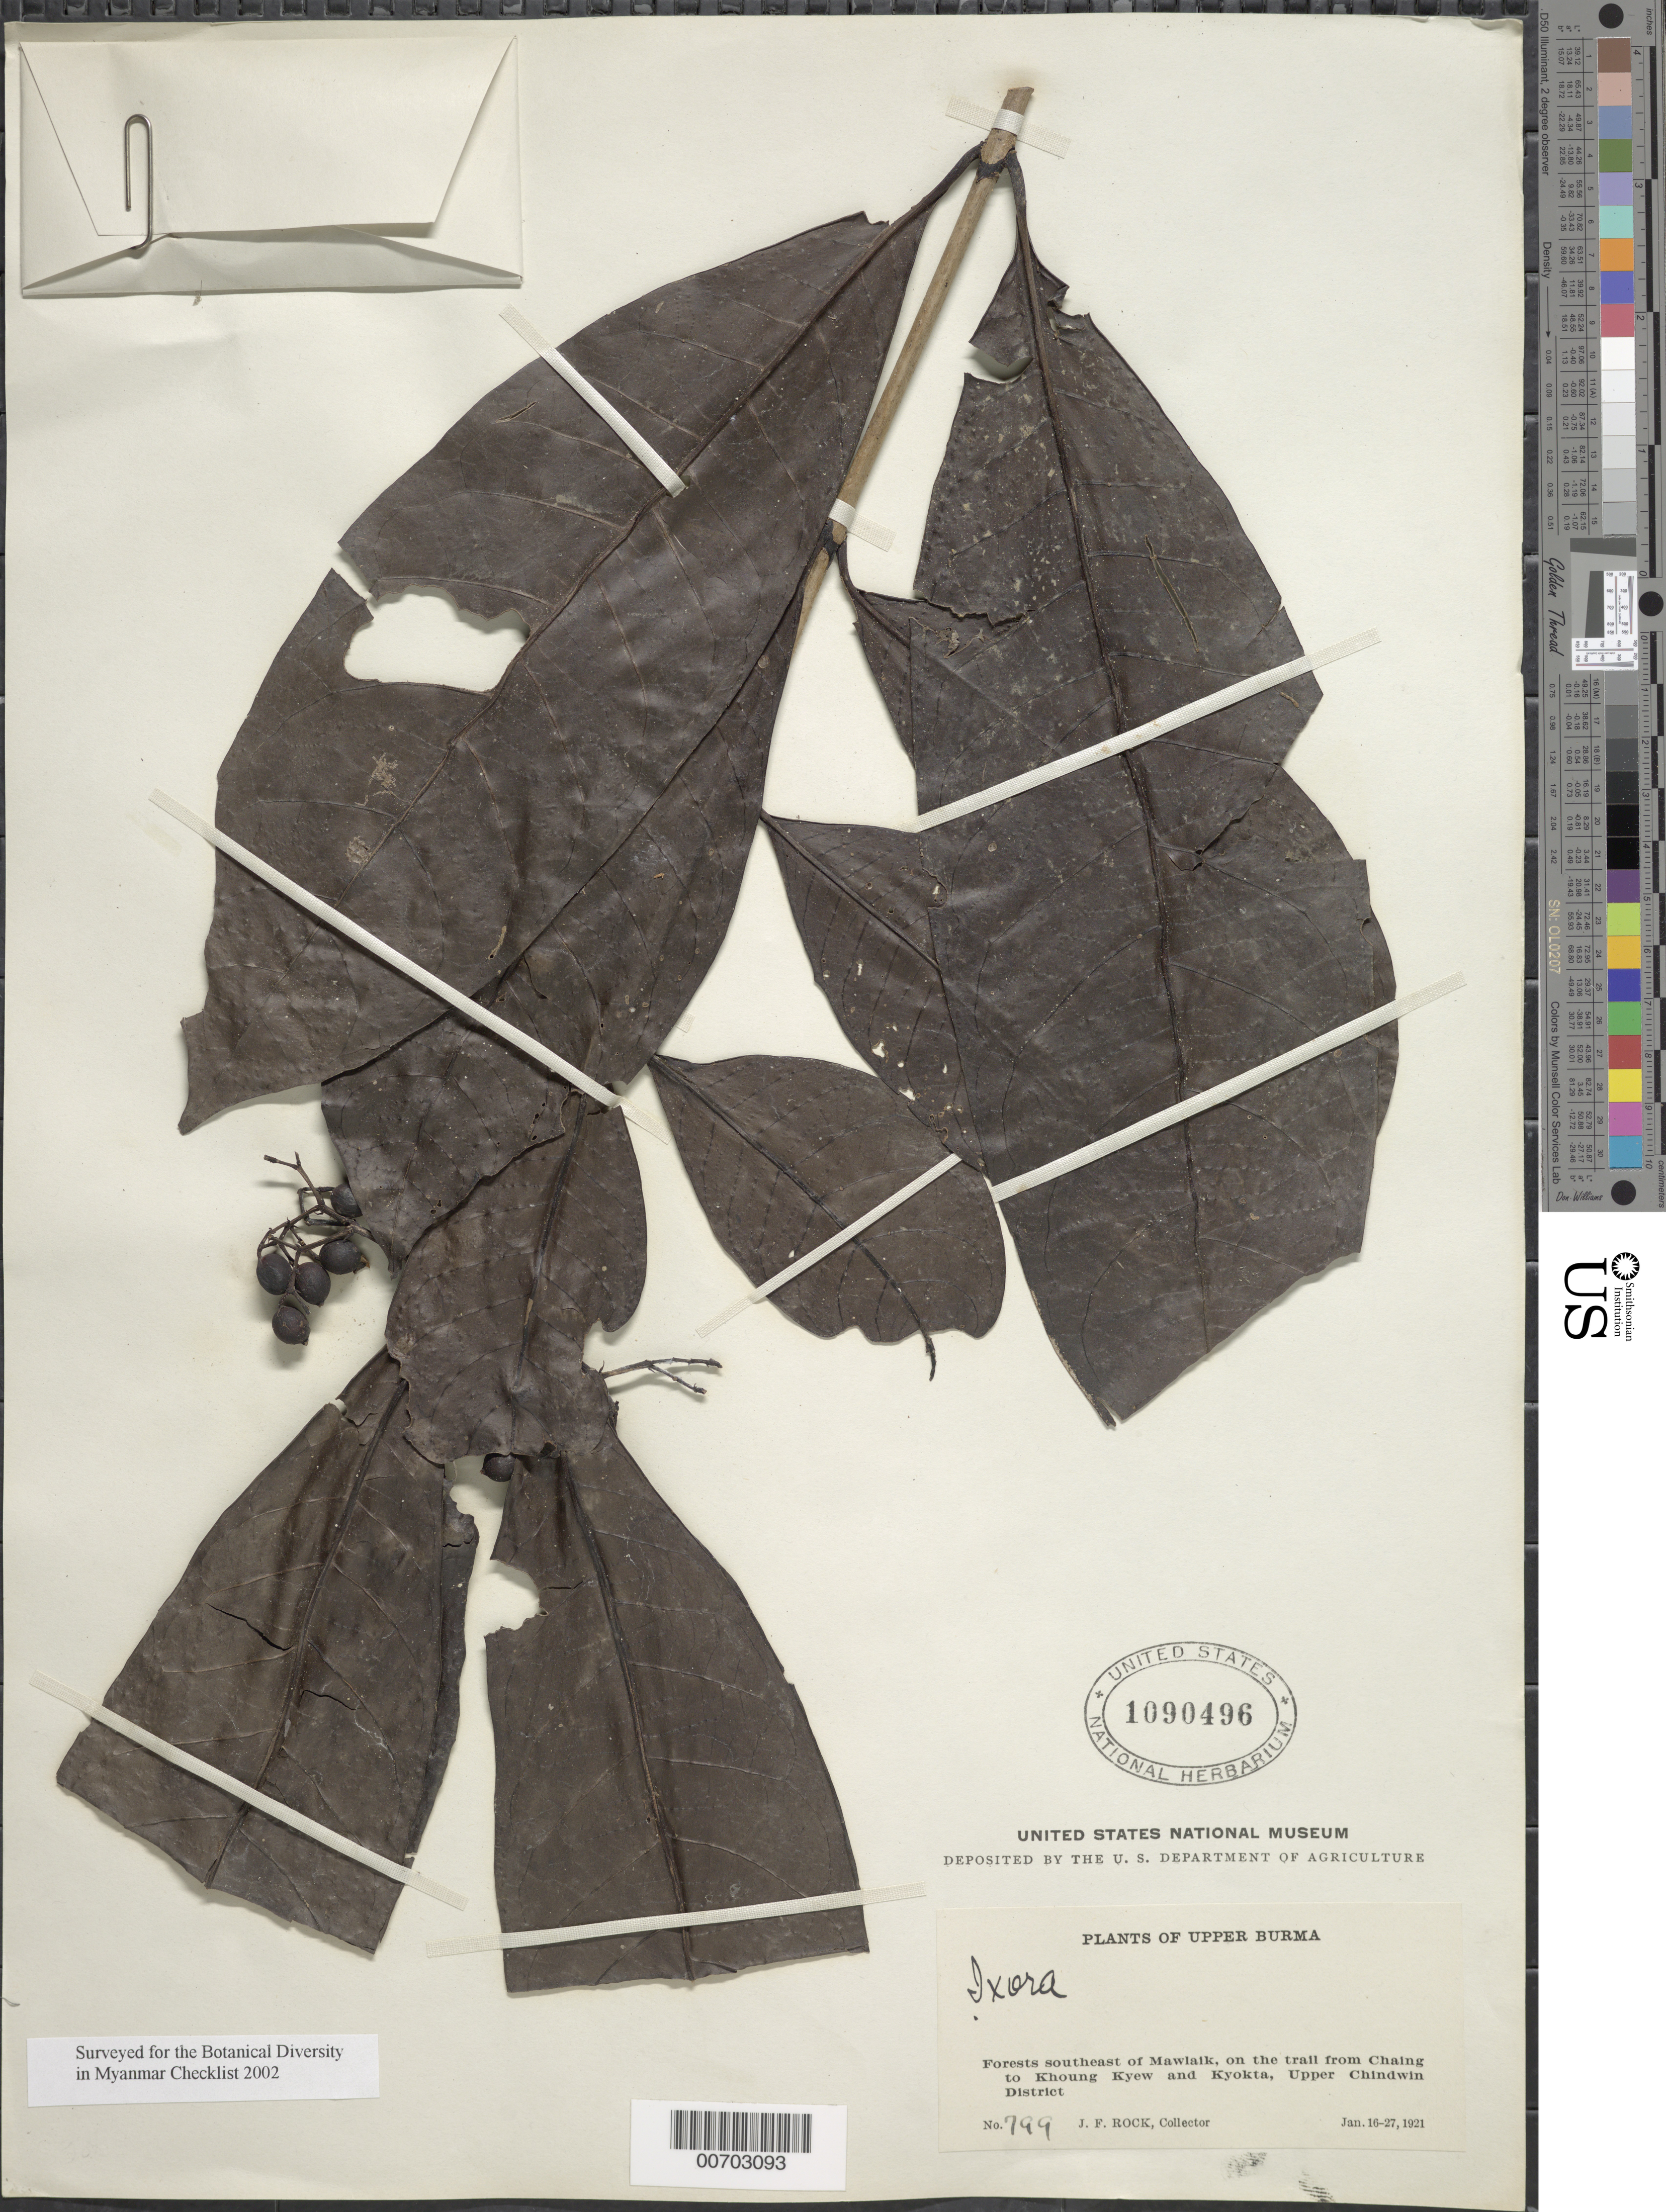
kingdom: Plantae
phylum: Tracheophyta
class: Magnoliopsida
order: Gentianales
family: Rubiaceae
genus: Ixora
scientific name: Ixora sp.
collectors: J. F. Rock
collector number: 799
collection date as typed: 16 Jan 1921 to 27 Jan 1921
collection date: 1921-01-16/1921-01-27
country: Myanmar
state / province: Sagaing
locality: Upper Chindwin Dist., Mawlaik, trail from Chiang to Khoung Kyew and Kyokta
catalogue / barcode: US 1090496